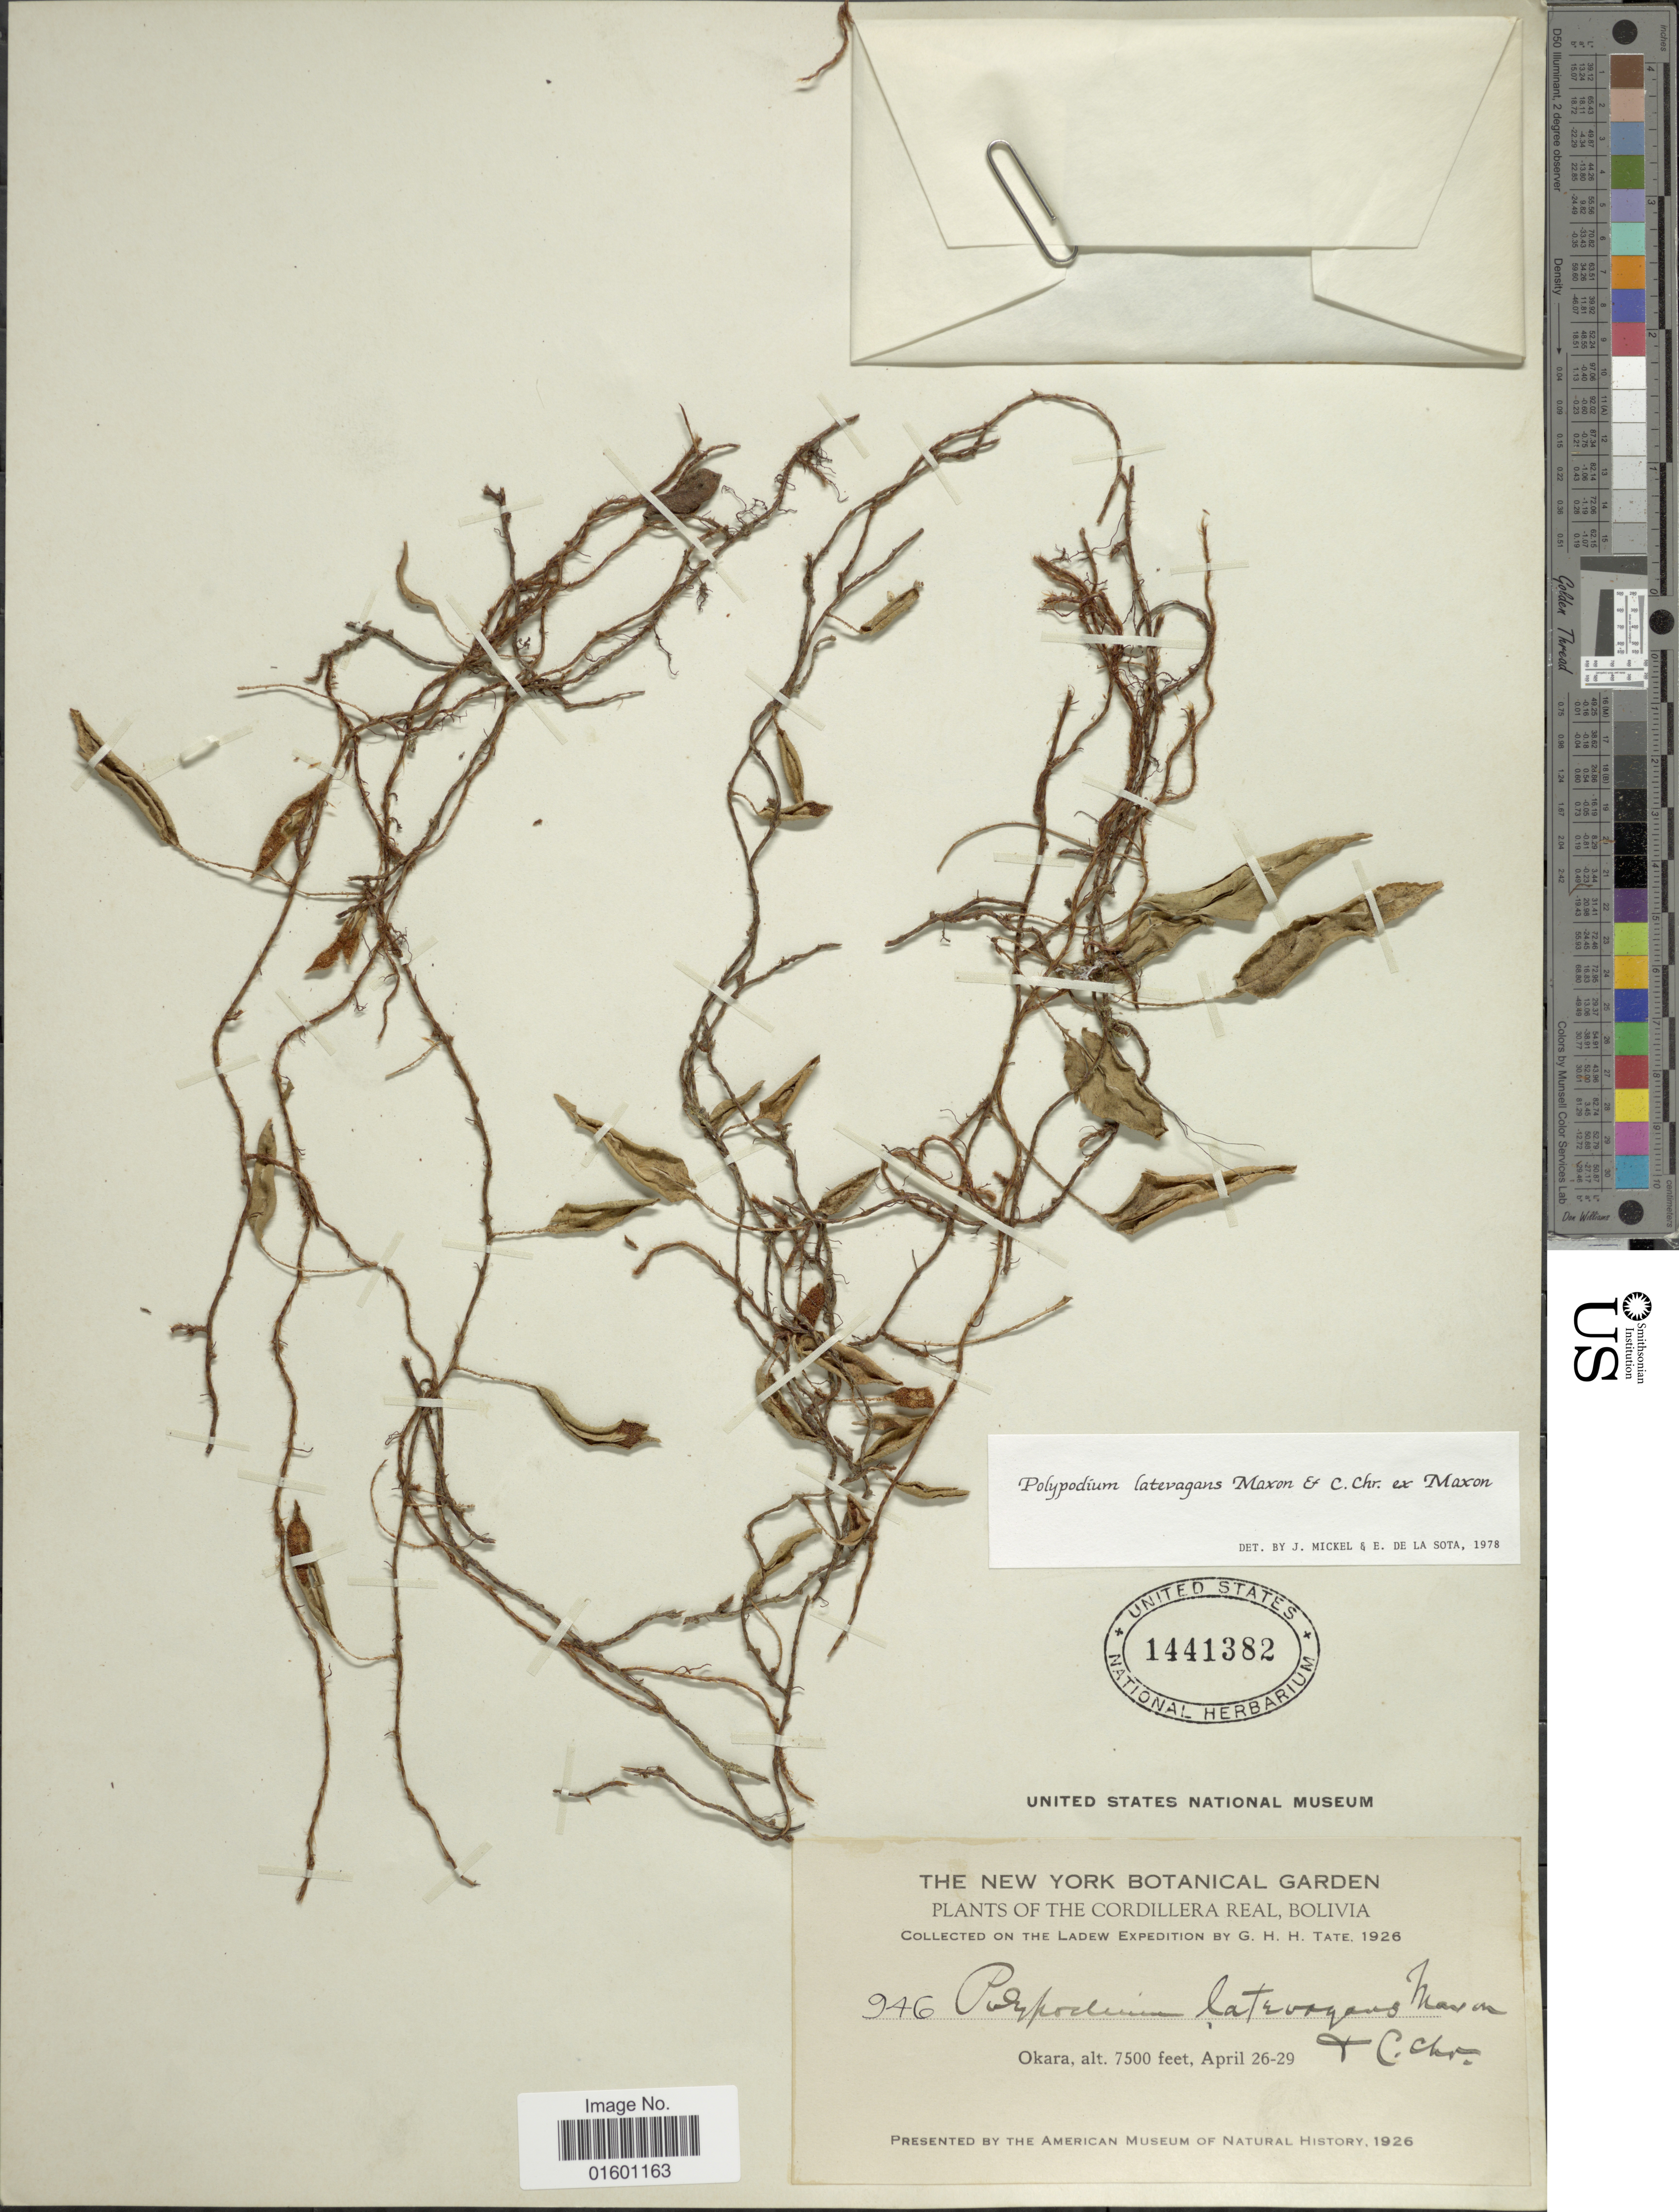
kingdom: Plantae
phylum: Tracheophyta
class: Polypodiopsida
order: Polypodiales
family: Polypodiaceae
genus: Microgramma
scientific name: Microgramma latevagans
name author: (Maxon & C. Chr.) Lellinger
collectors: H. Tate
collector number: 946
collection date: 1926-04-26/1926-04-29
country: Bolivia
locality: Cordillera Real, Okara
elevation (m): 2286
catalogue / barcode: US 1441382